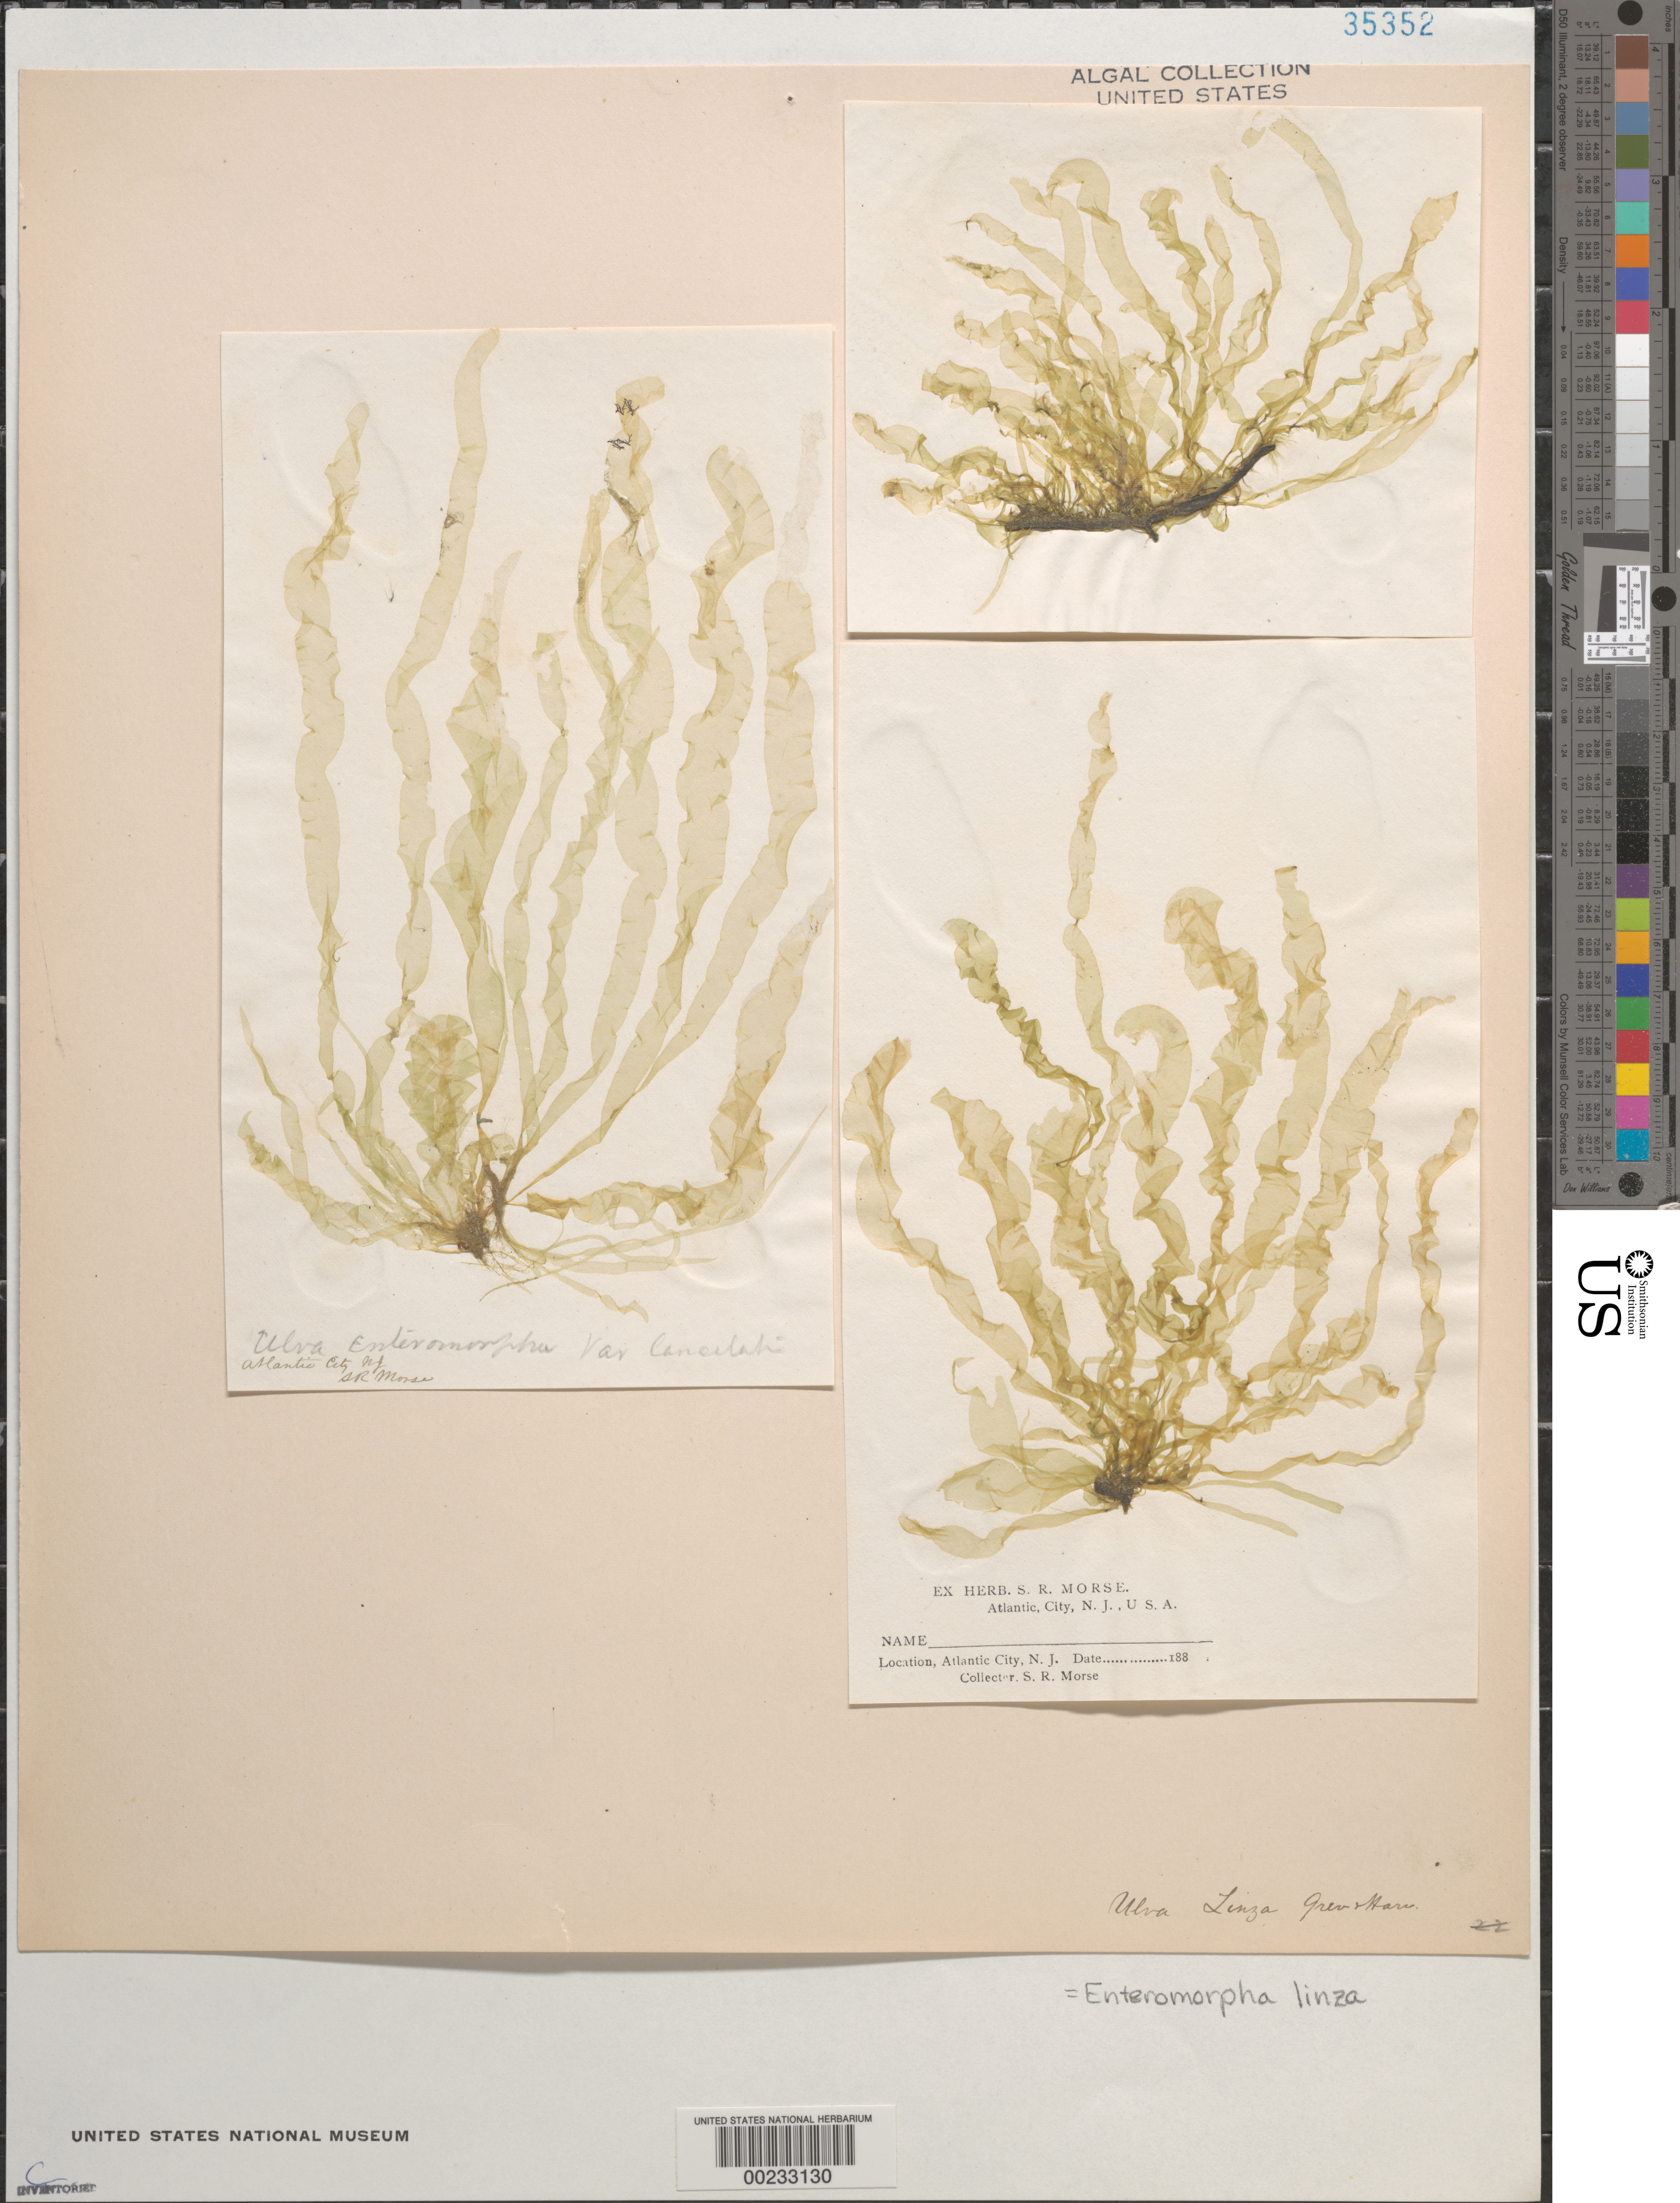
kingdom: Plantae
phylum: Chlorophyta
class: Ulvophyceae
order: Ulvales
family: Ulvaceae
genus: Ulva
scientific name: Ulva clathrata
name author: (Roth) C. Agardh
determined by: Algae name updating Project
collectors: S. Morse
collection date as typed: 188-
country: United States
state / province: New Jersey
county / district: Atlantic County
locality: Atlantic City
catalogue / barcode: US 35352